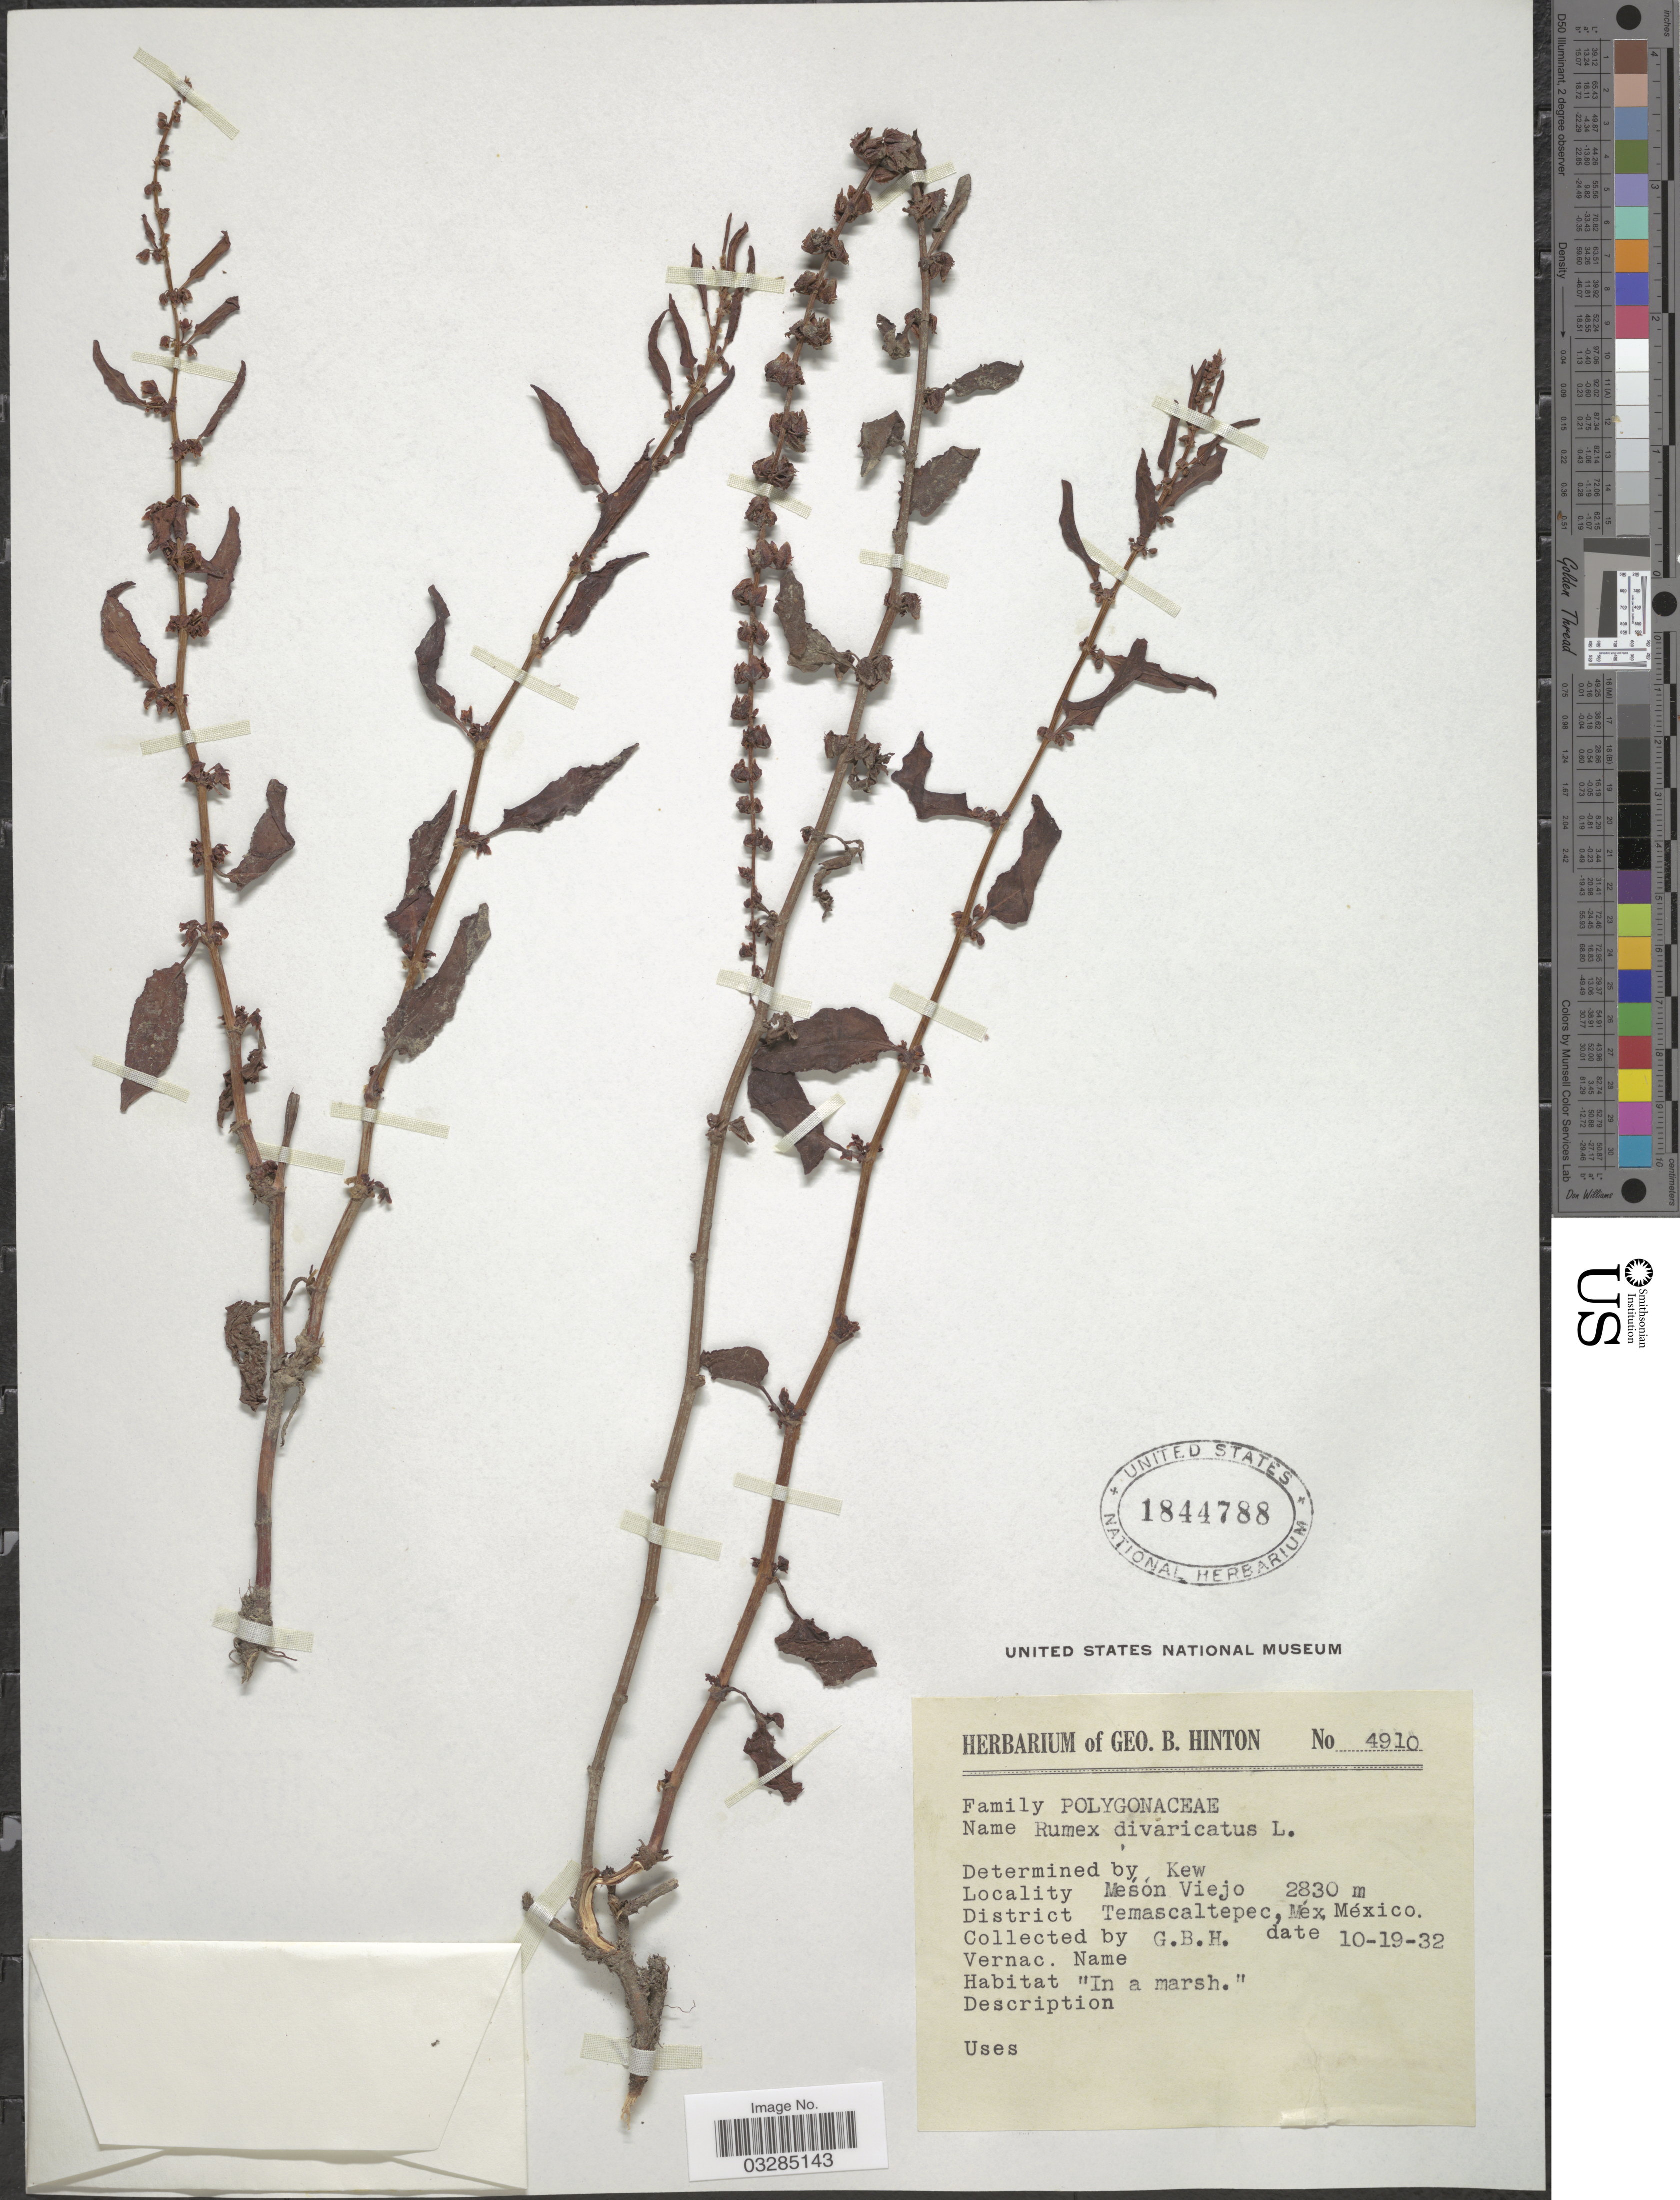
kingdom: Plantae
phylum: Tracheophyta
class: Magnoliopsida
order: Caryophyllales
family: Polygonaceae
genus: Rumex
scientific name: Rumex divaricatus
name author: L.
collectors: G. B. Hinton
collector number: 4910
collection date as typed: Transcribed d/m/y: 19/10/32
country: Mexico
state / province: México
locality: Mesón Viejo. District Temascaltepec.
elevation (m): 2830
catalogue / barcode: US 1844788